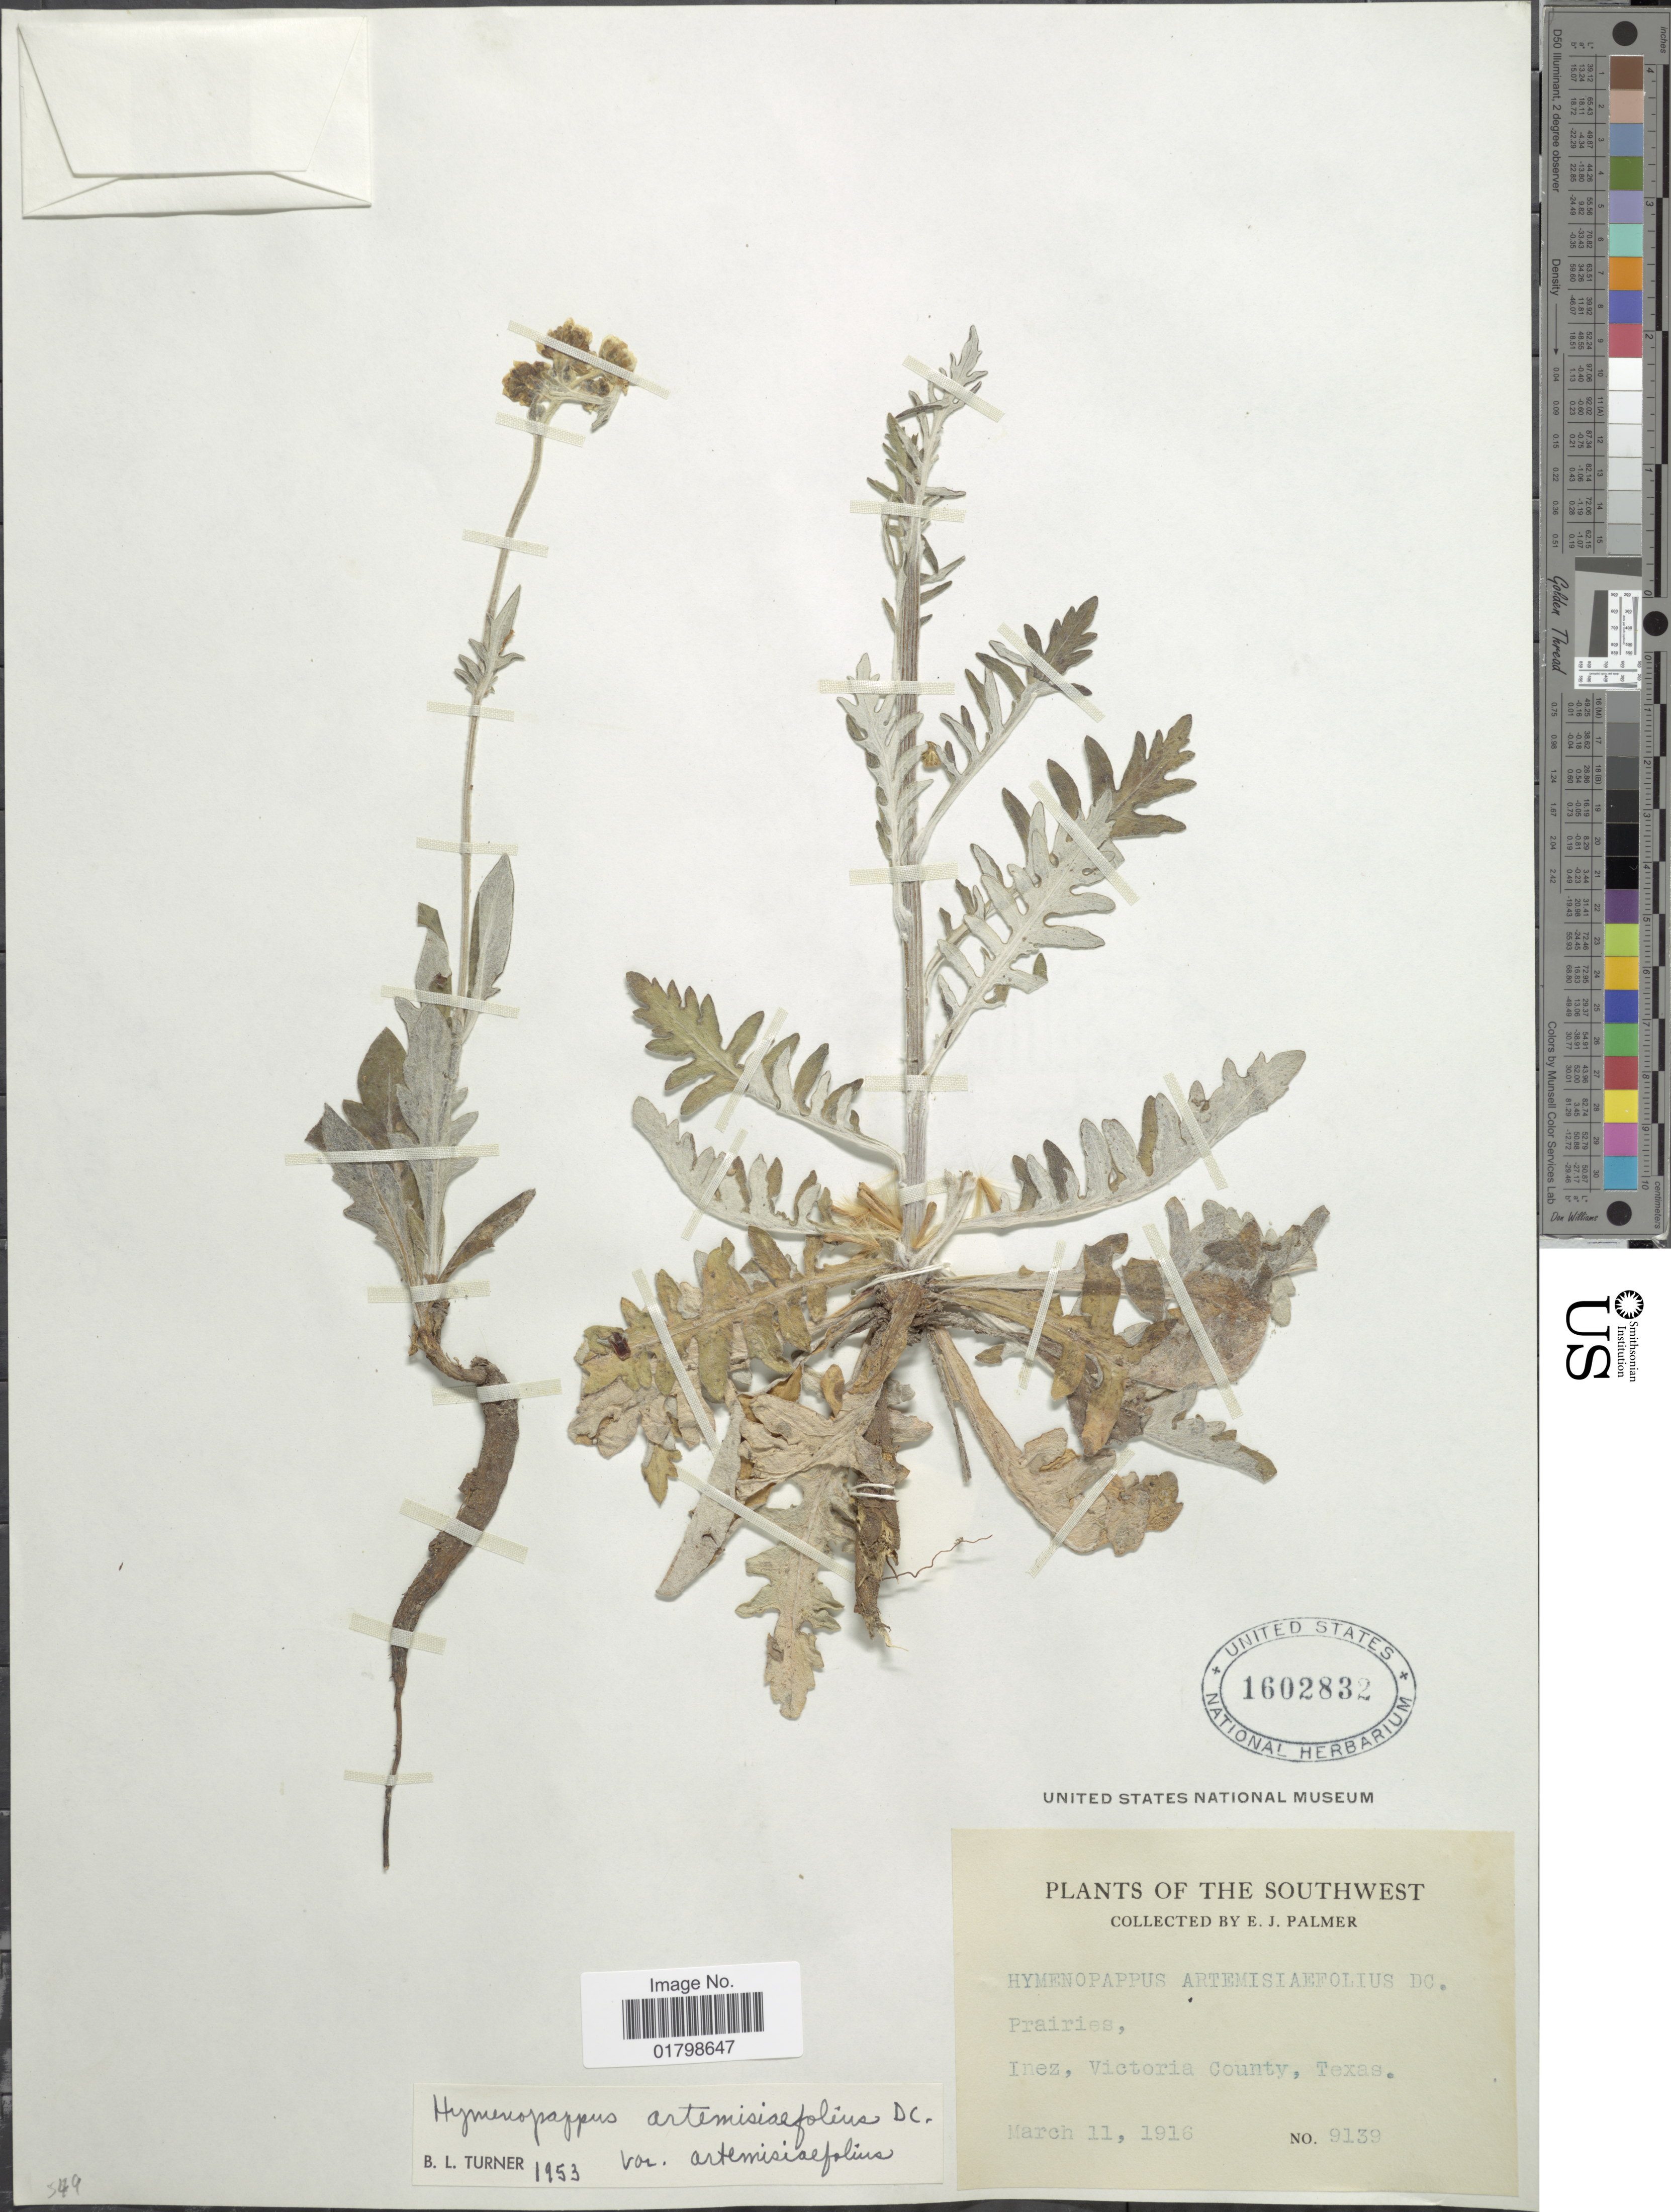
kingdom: Plantae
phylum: Tracheophyta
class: Magnoliopsida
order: Asterales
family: Asteraceae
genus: Hymenopappus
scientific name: Hymenopappus artemisiifolius var. artemisiifolius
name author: DC.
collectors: E. J. Palmer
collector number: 9139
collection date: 1916-03-11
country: United States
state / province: Texas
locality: The Southwest, Inez, Victoria County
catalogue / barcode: US 1602832